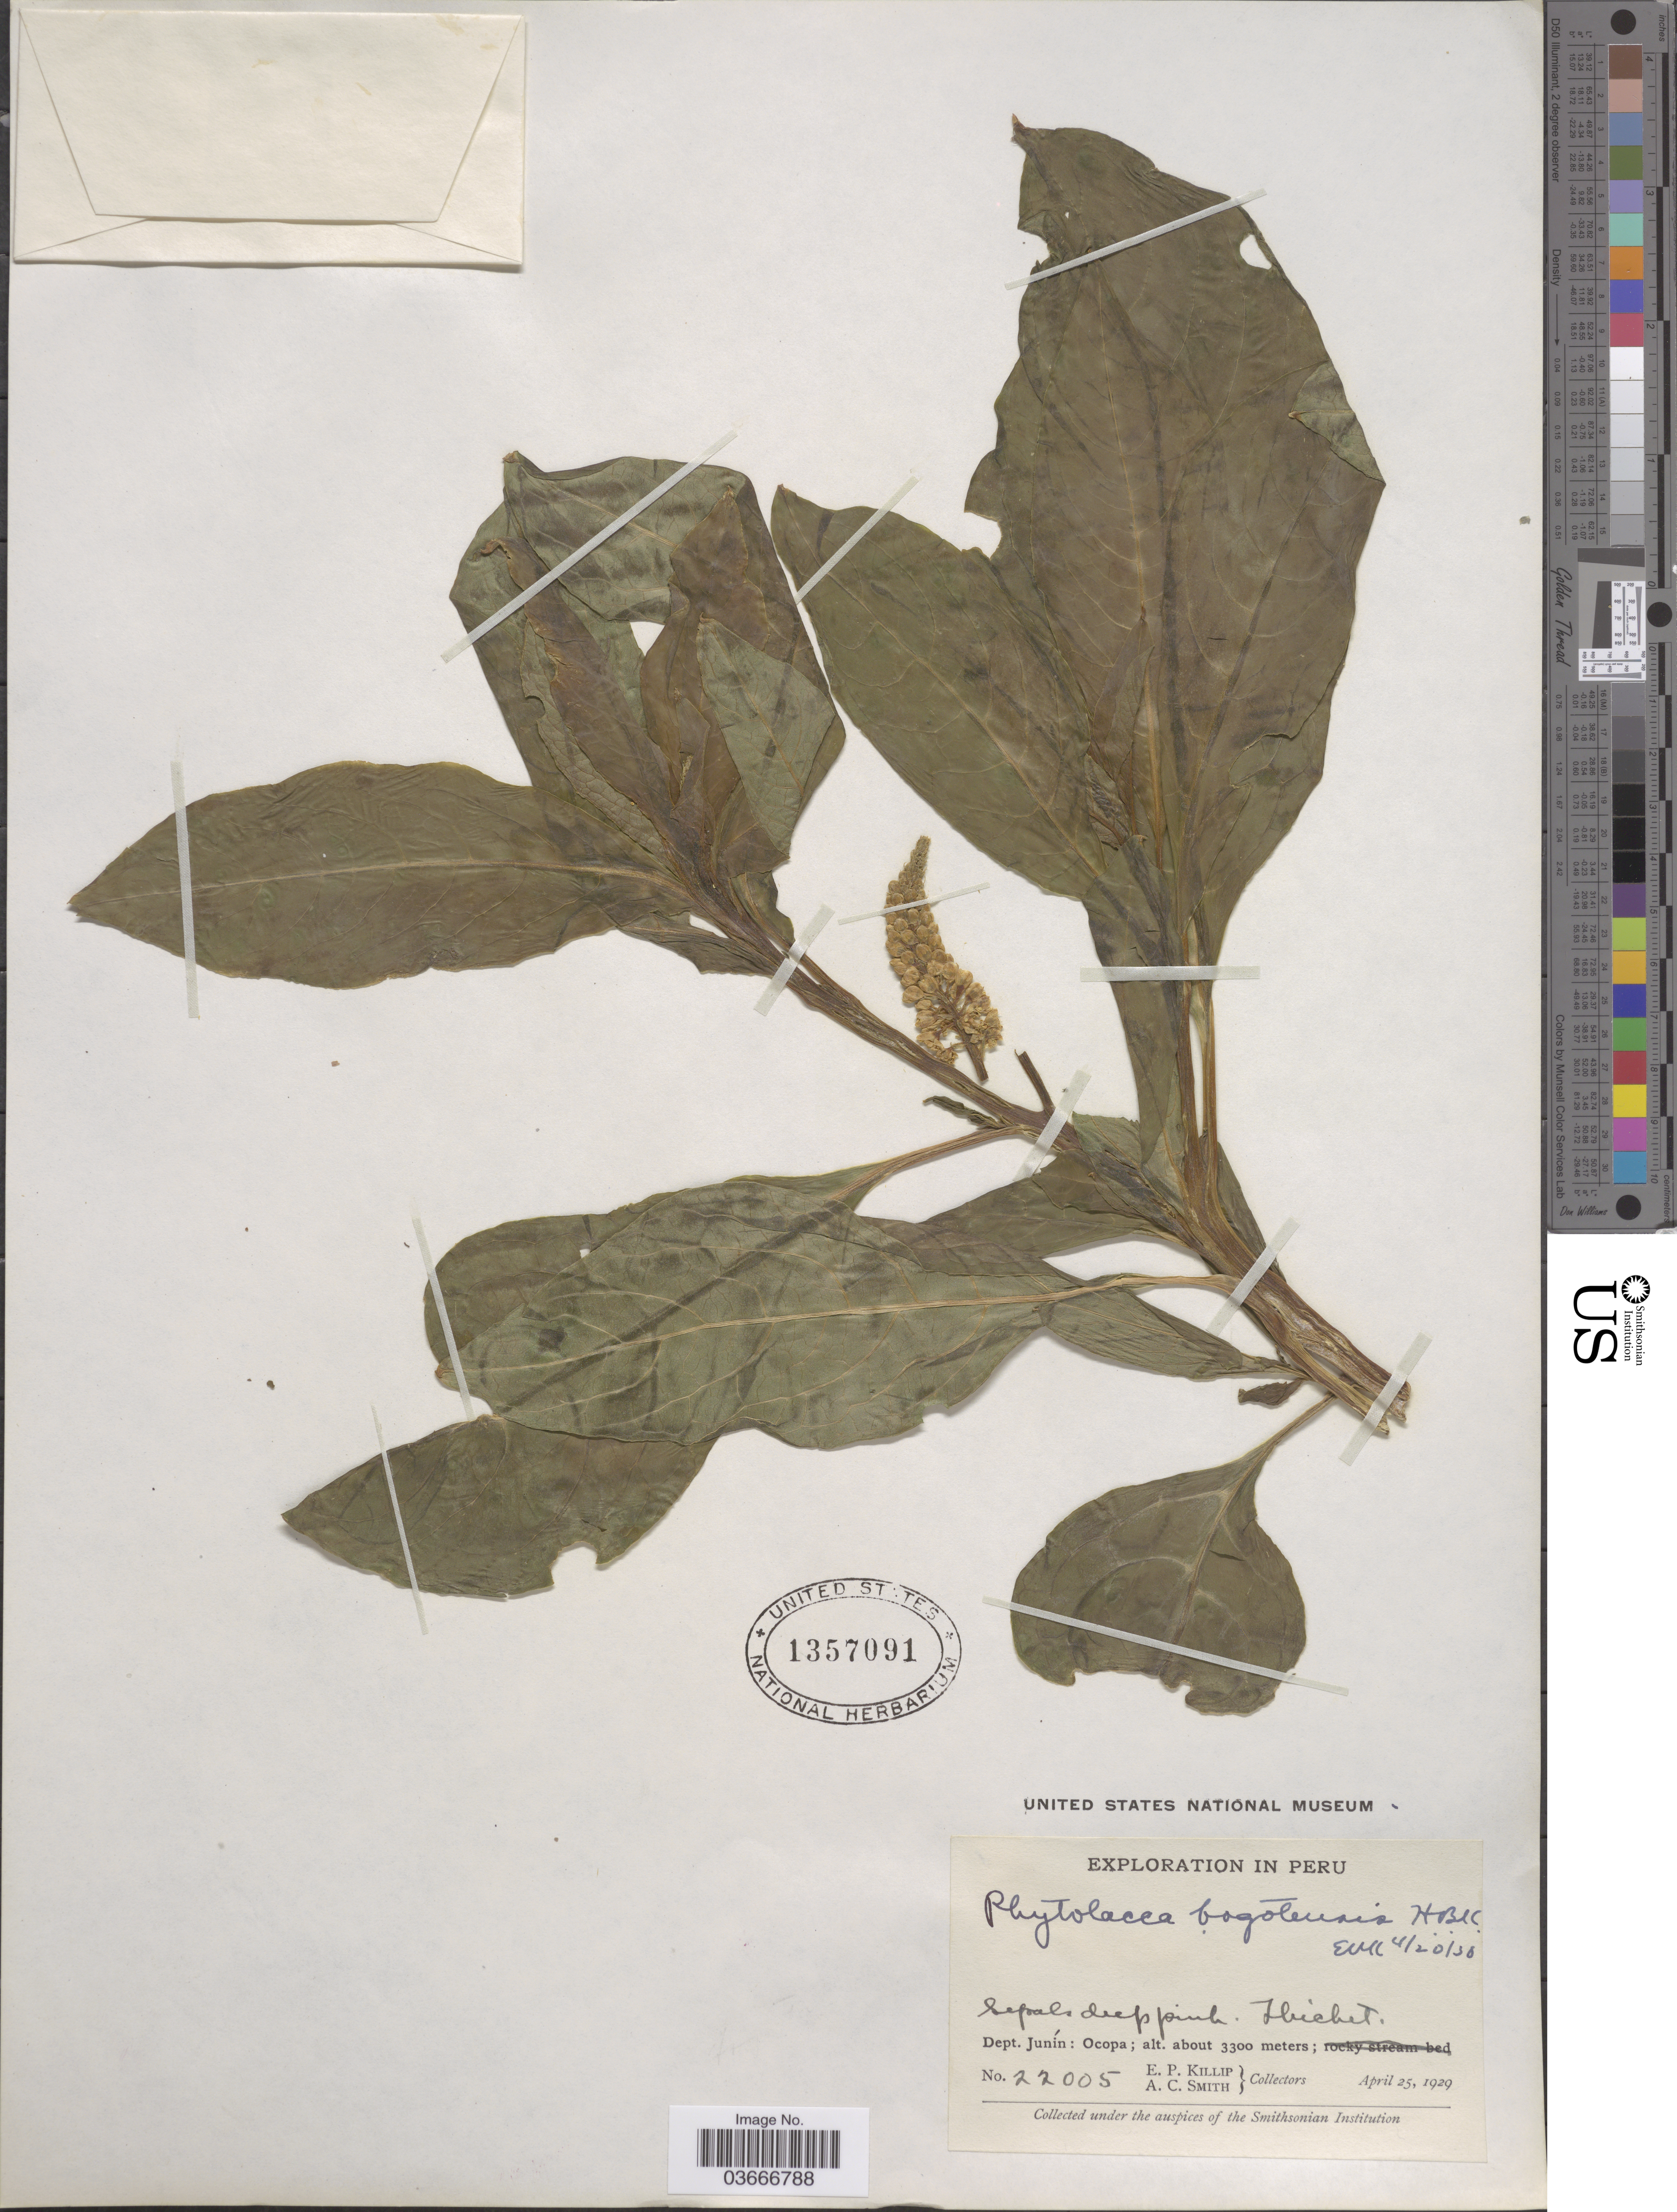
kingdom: Plantae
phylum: Tracheophyta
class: Magnoliopsida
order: Caryophyllales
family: Phytolaccaceae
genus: Phytolacca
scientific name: Phytolacca bogotensis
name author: Kunth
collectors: E. P. Killip & A. C. Smith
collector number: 22005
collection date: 1929-04-25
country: Peru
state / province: Junín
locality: Dept. Junín: Ocopa.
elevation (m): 3300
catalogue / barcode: US 1357091